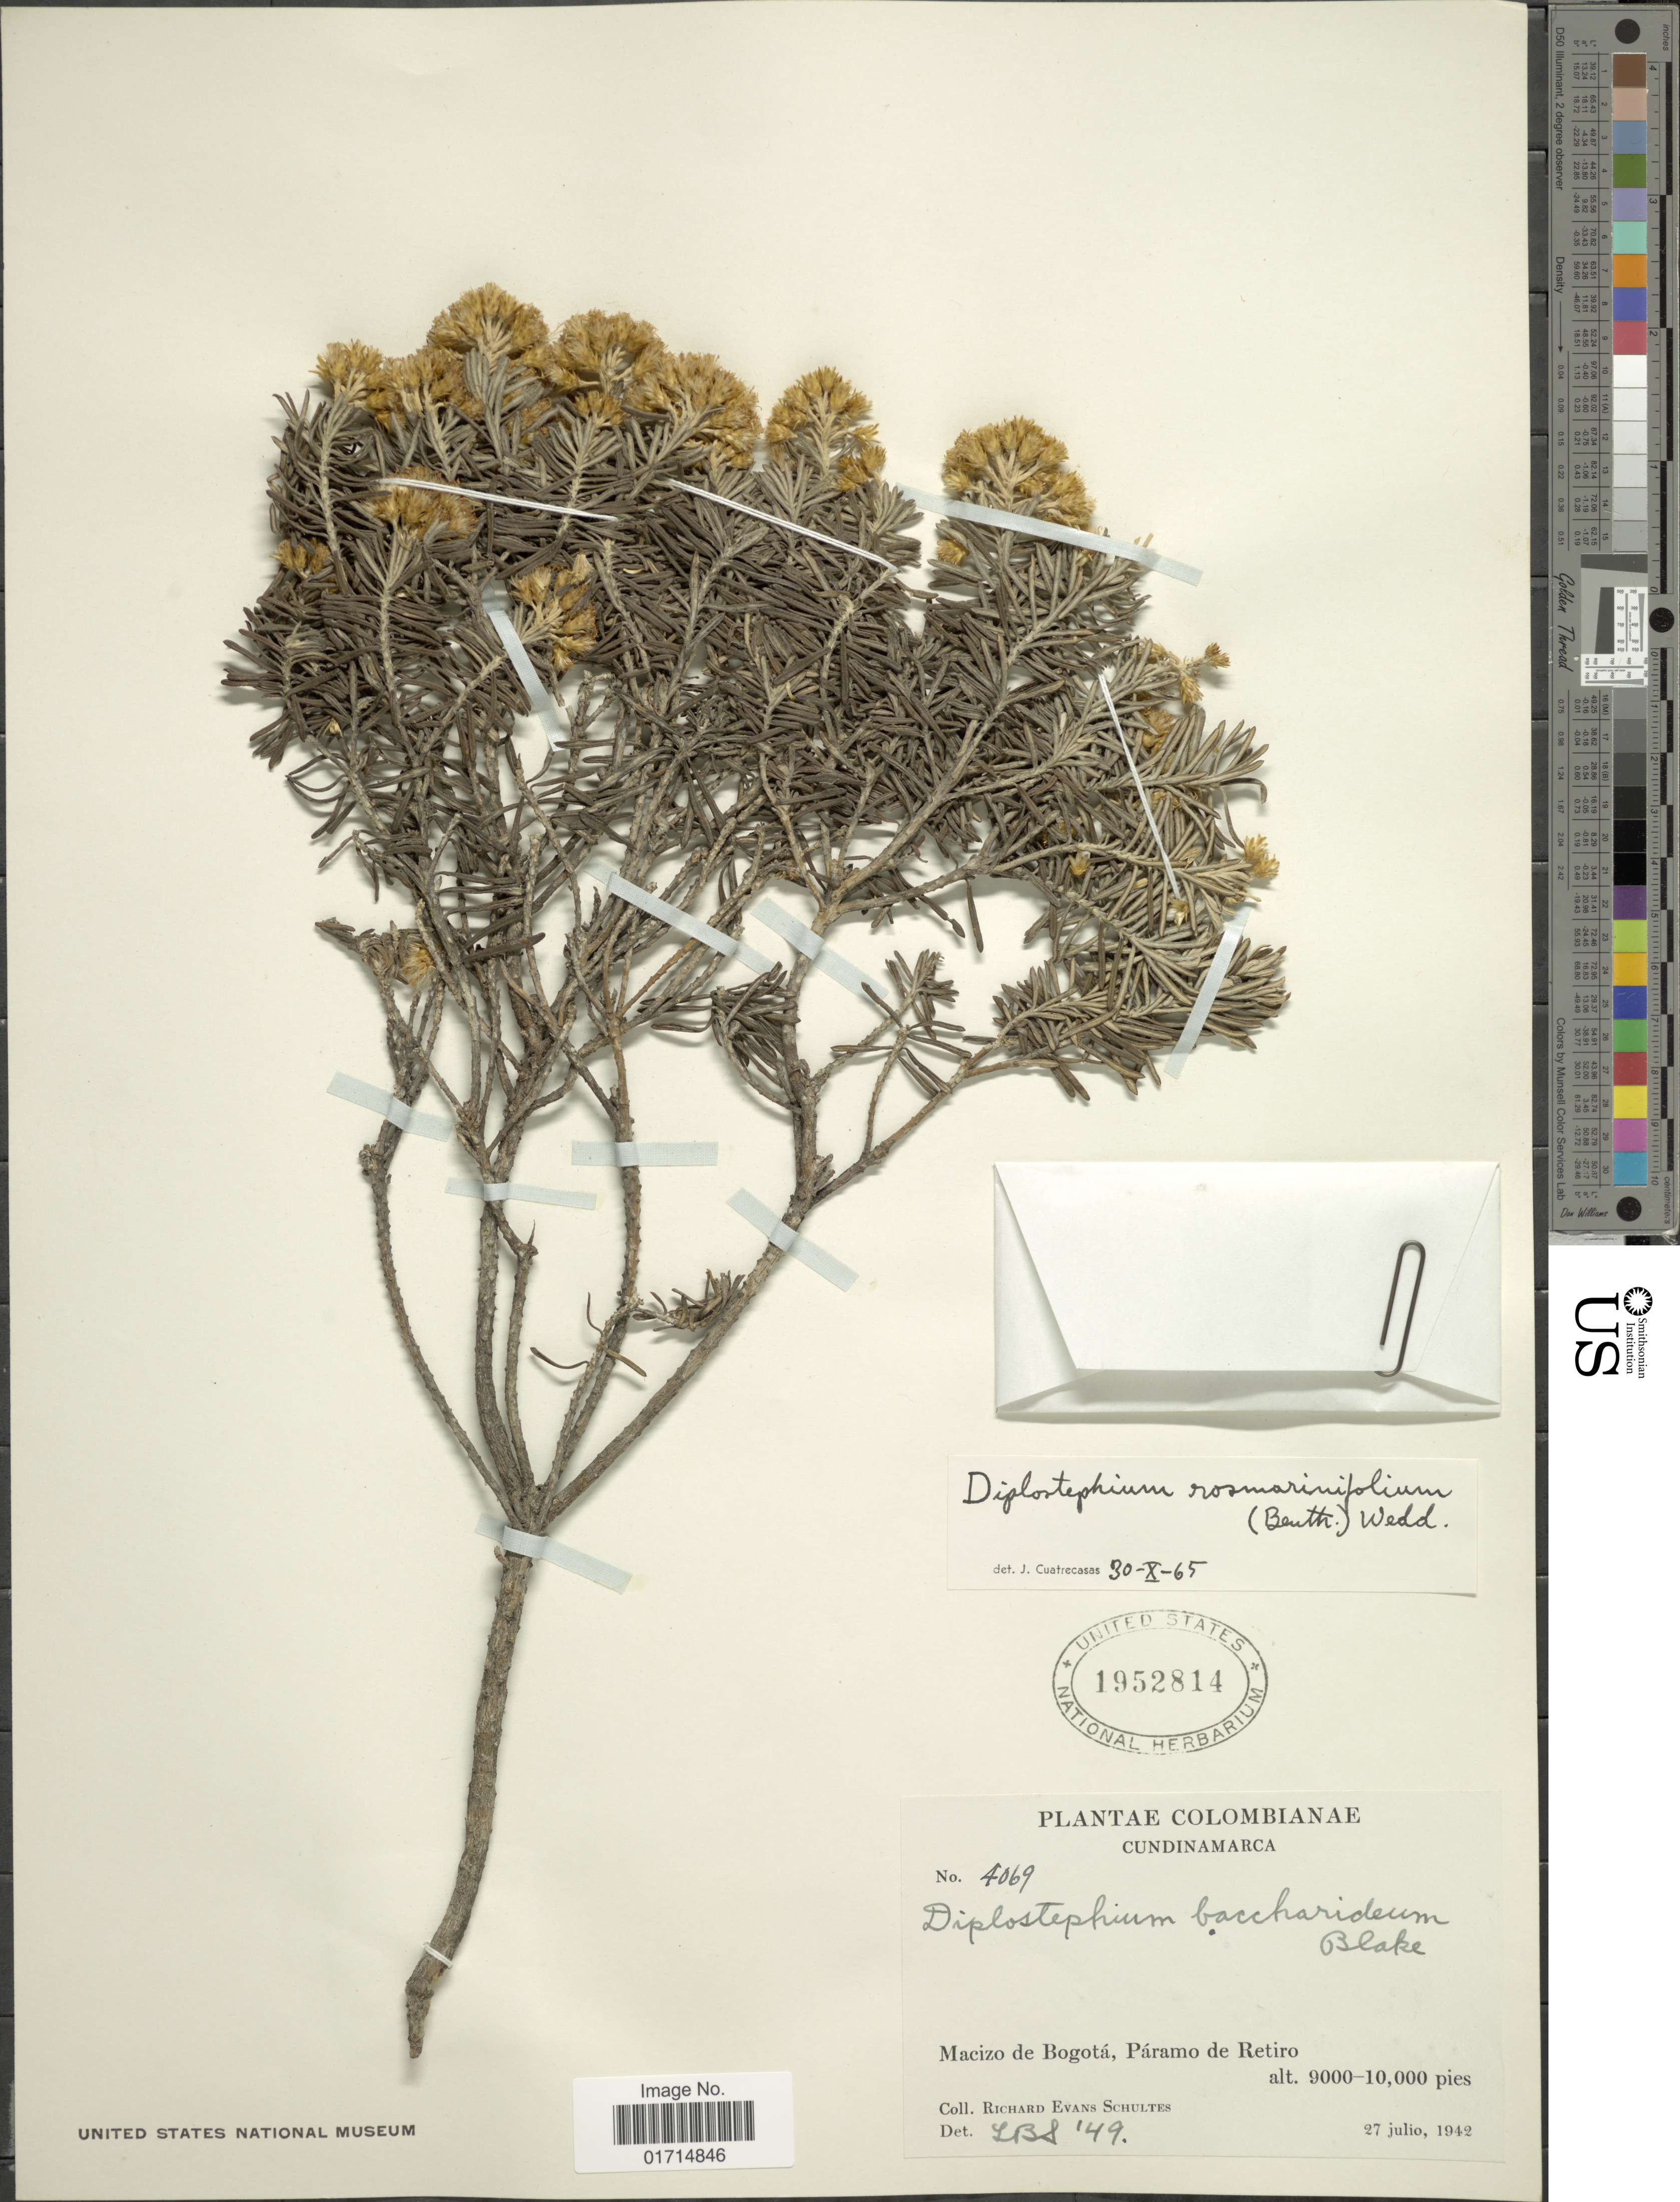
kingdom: Plantae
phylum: Tracheophyta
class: Magnoliopsida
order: Asterales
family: Asteraceae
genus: Diplostephium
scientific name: Diplostephium rosmarinifolium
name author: (Benth.) Wedd.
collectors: R. E. Schultes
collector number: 4069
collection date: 1942-07-27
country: Colombia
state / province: Cundinamarca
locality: Colombianae. Cundinamarca. Macizo de Bogota: Cerro El Retiro.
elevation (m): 2743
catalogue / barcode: US 1952814